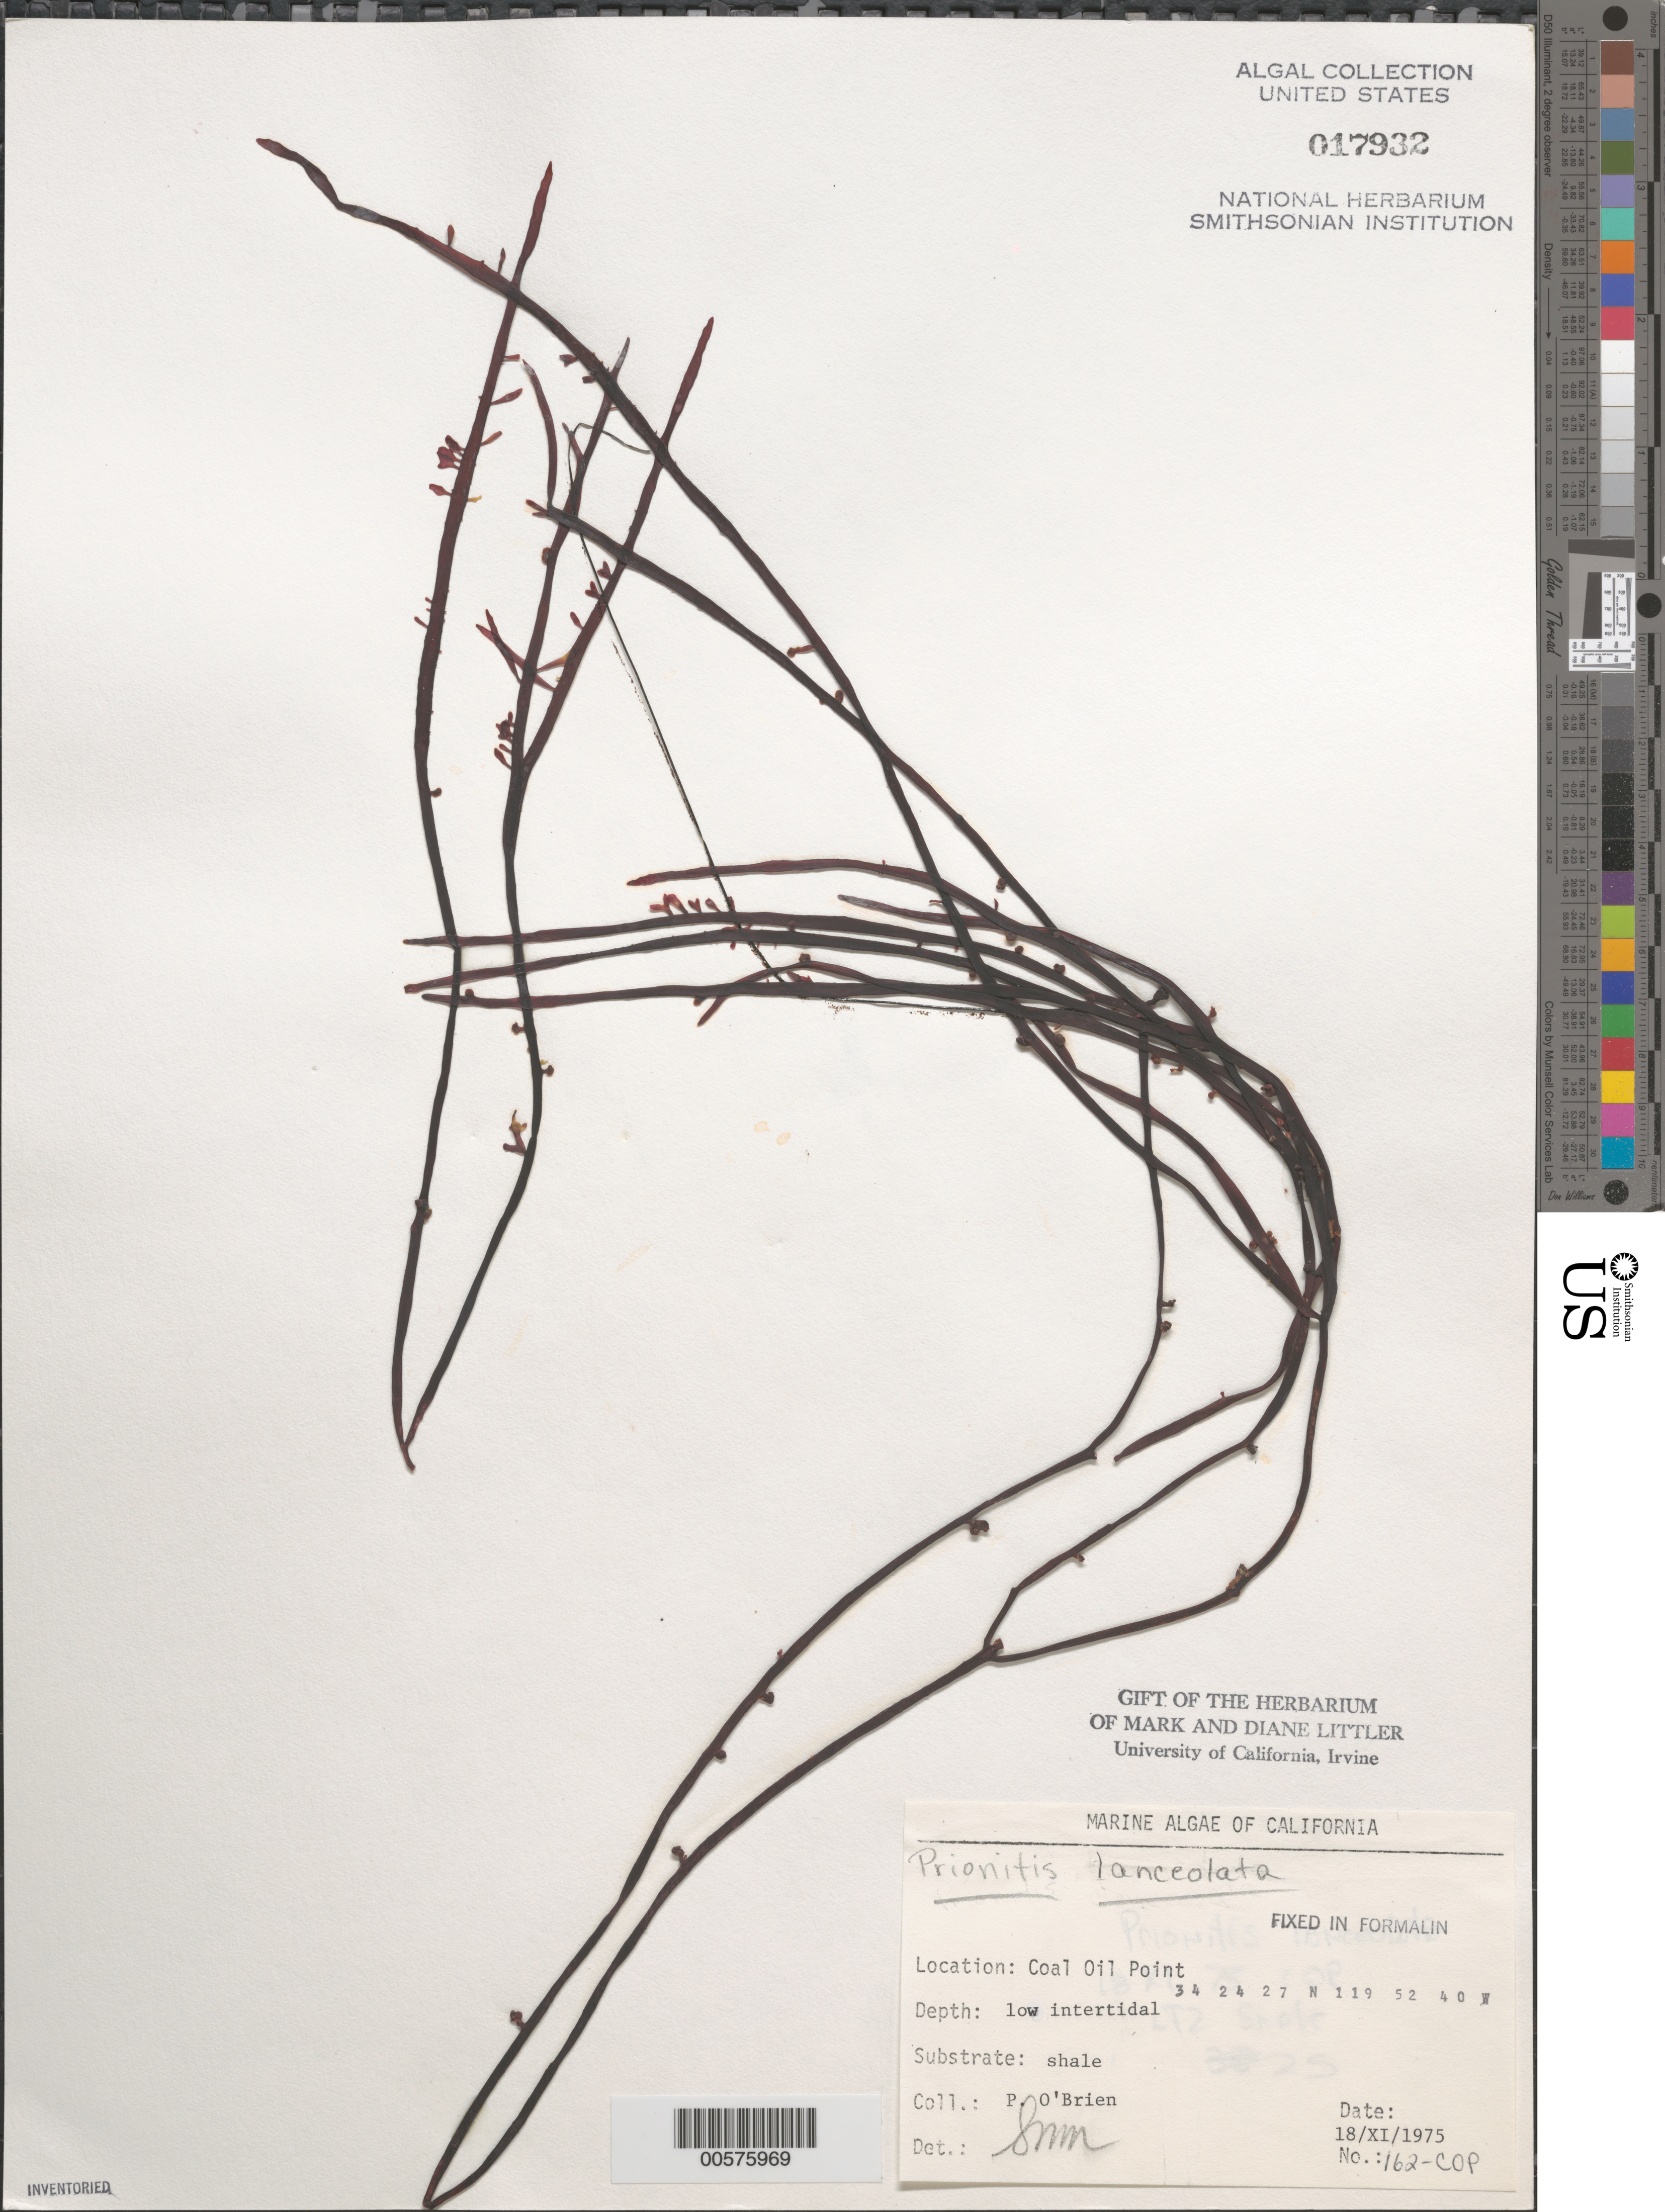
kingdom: Plantae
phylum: Rhodophyta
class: Florideophyceae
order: Cryptonemiales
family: Cryptonemiaceae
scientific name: Prionitis lanceolata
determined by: Murray, S. N.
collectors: P. O'Brien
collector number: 162-cop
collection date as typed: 18 Nov 1975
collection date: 1975-11-18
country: United States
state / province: California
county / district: Santa Barbara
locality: Coal Oil Point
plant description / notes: BLM-SOCALBIGHT Rocky Intertidal Survey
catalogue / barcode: US 17932